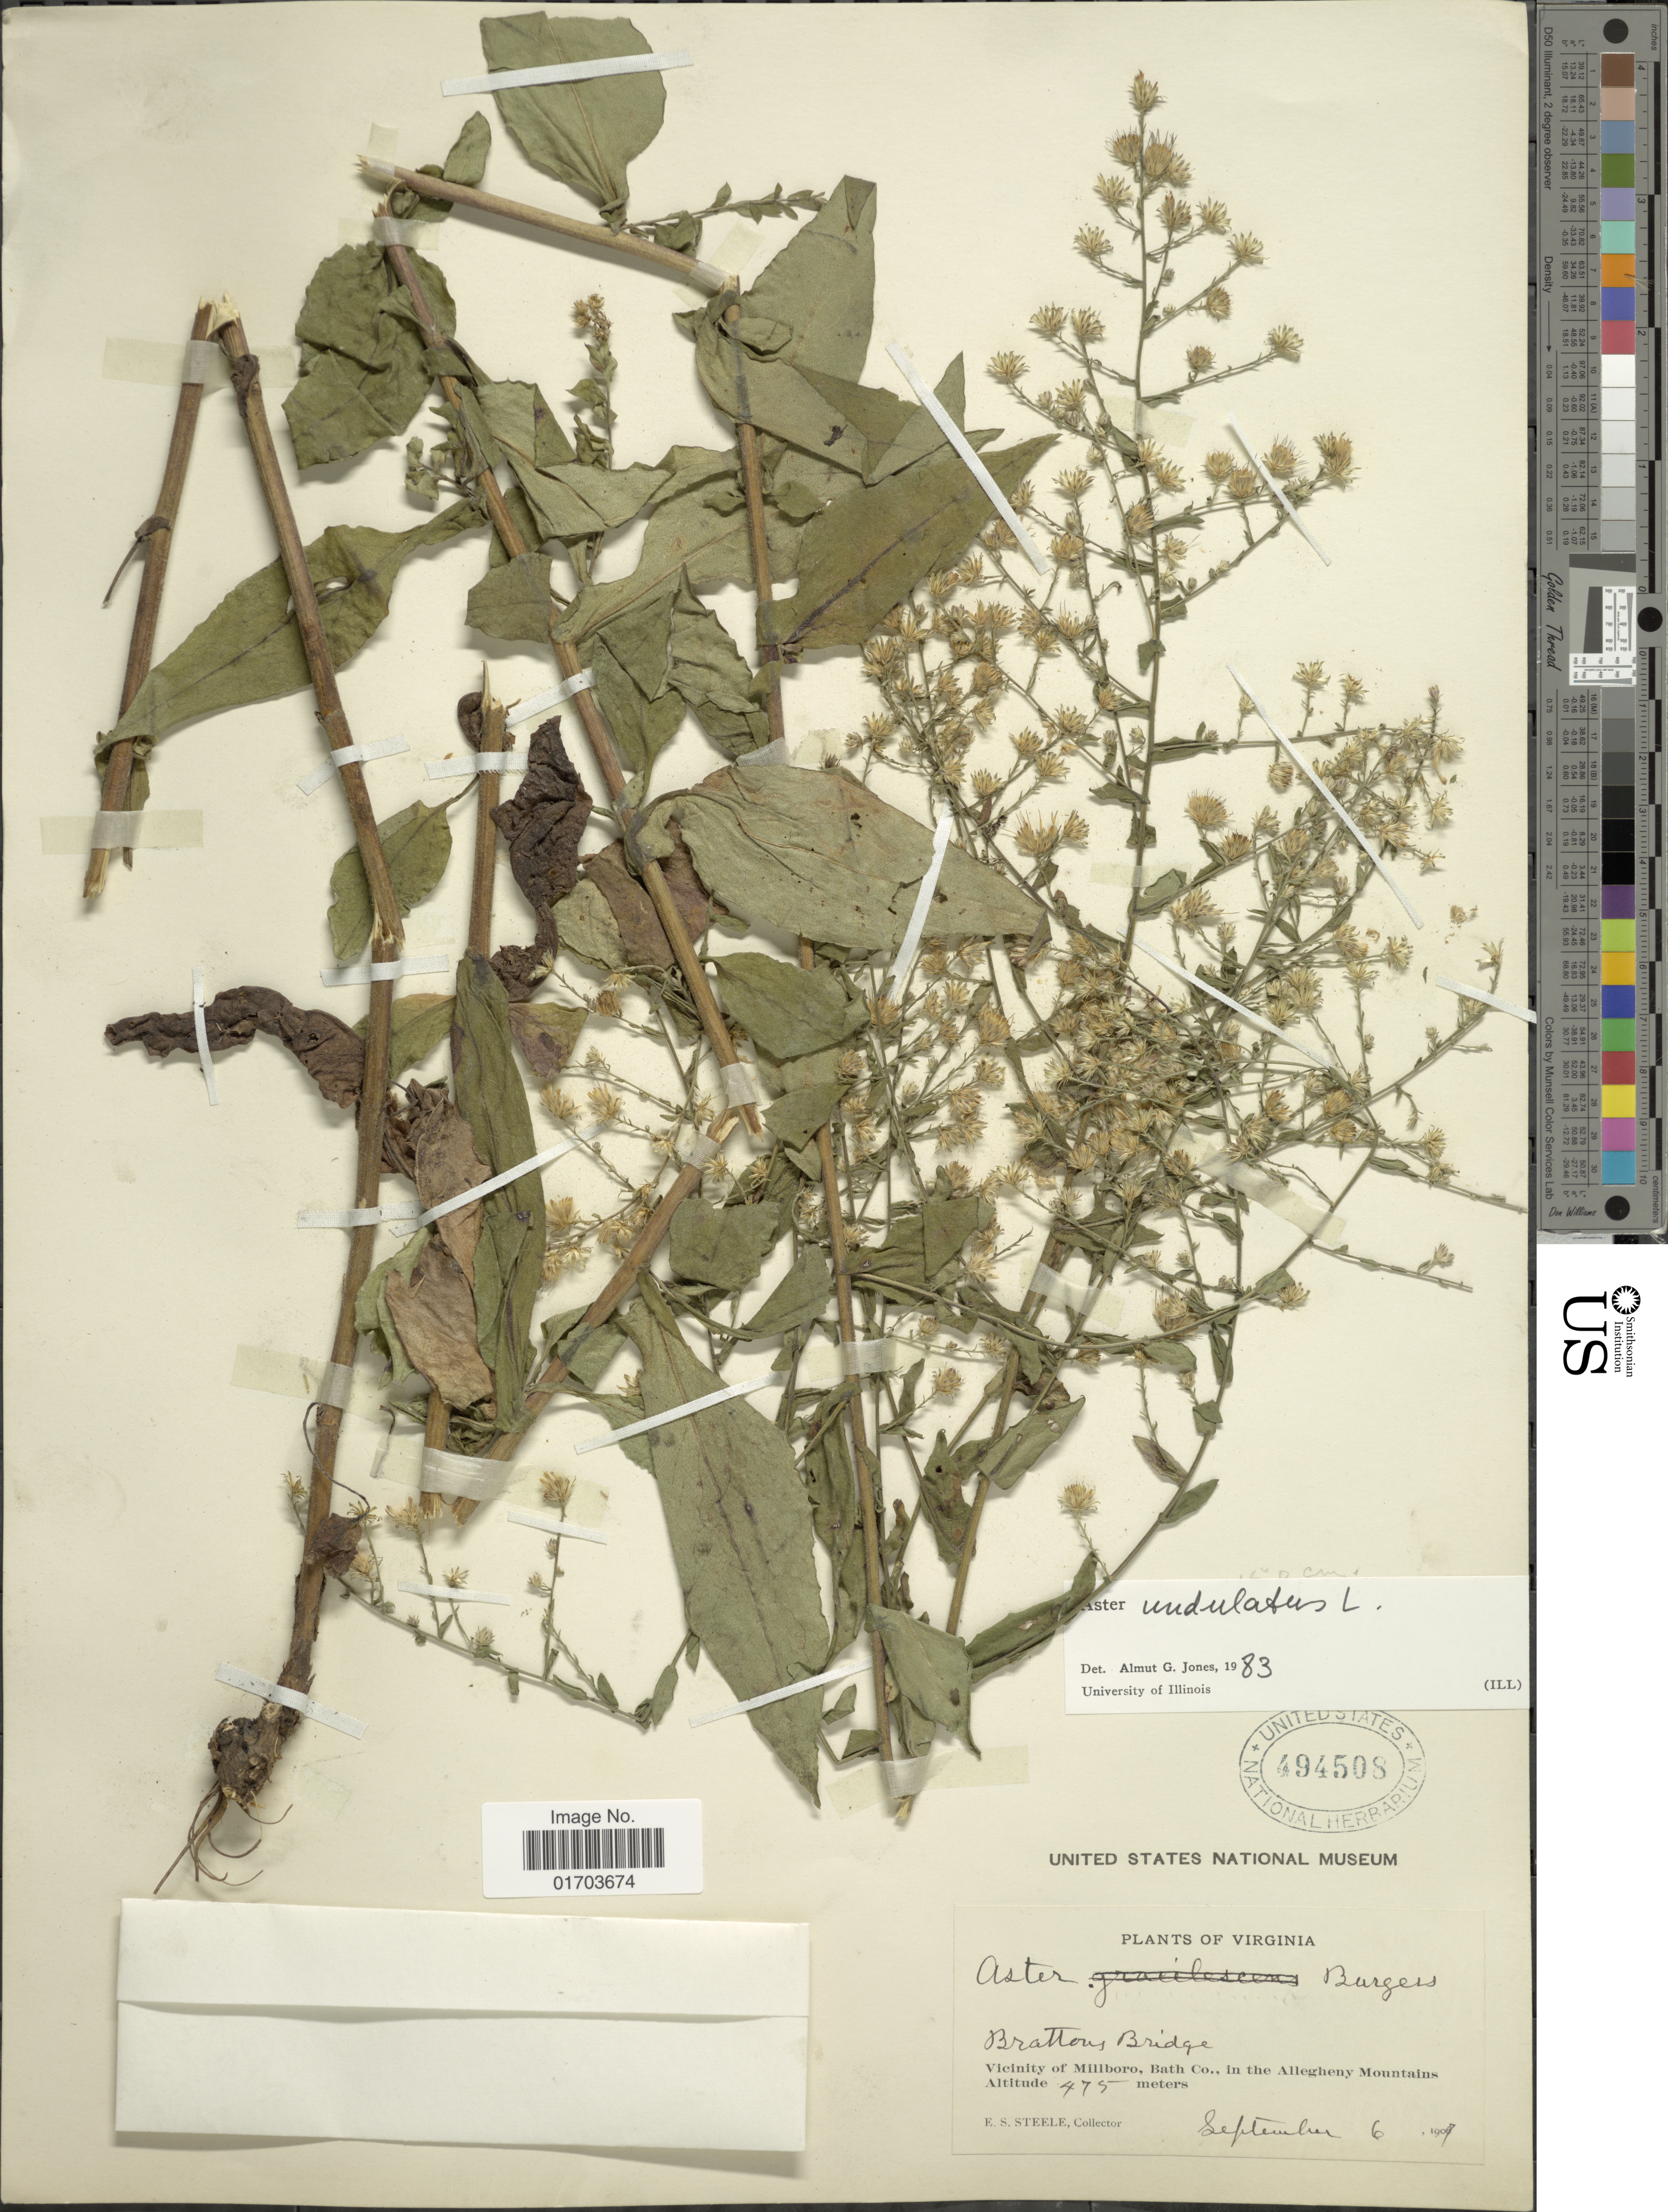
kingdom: Plantae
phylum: Tracheophyta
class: Magnoliopsida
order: Asterales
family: Asteraceae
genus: Symphyotrichum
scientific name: Symphyotrichum undulatum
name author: (L.) G.L. Nesom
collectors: E. Steele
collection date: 1907-09-06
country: United States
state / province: Virginia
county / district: Bath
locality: Virginia. Brattons Bridge. Vicinity of Millboro, Bath Co., in the Allegheny Mountains.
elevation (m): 475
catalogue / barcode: US 494508